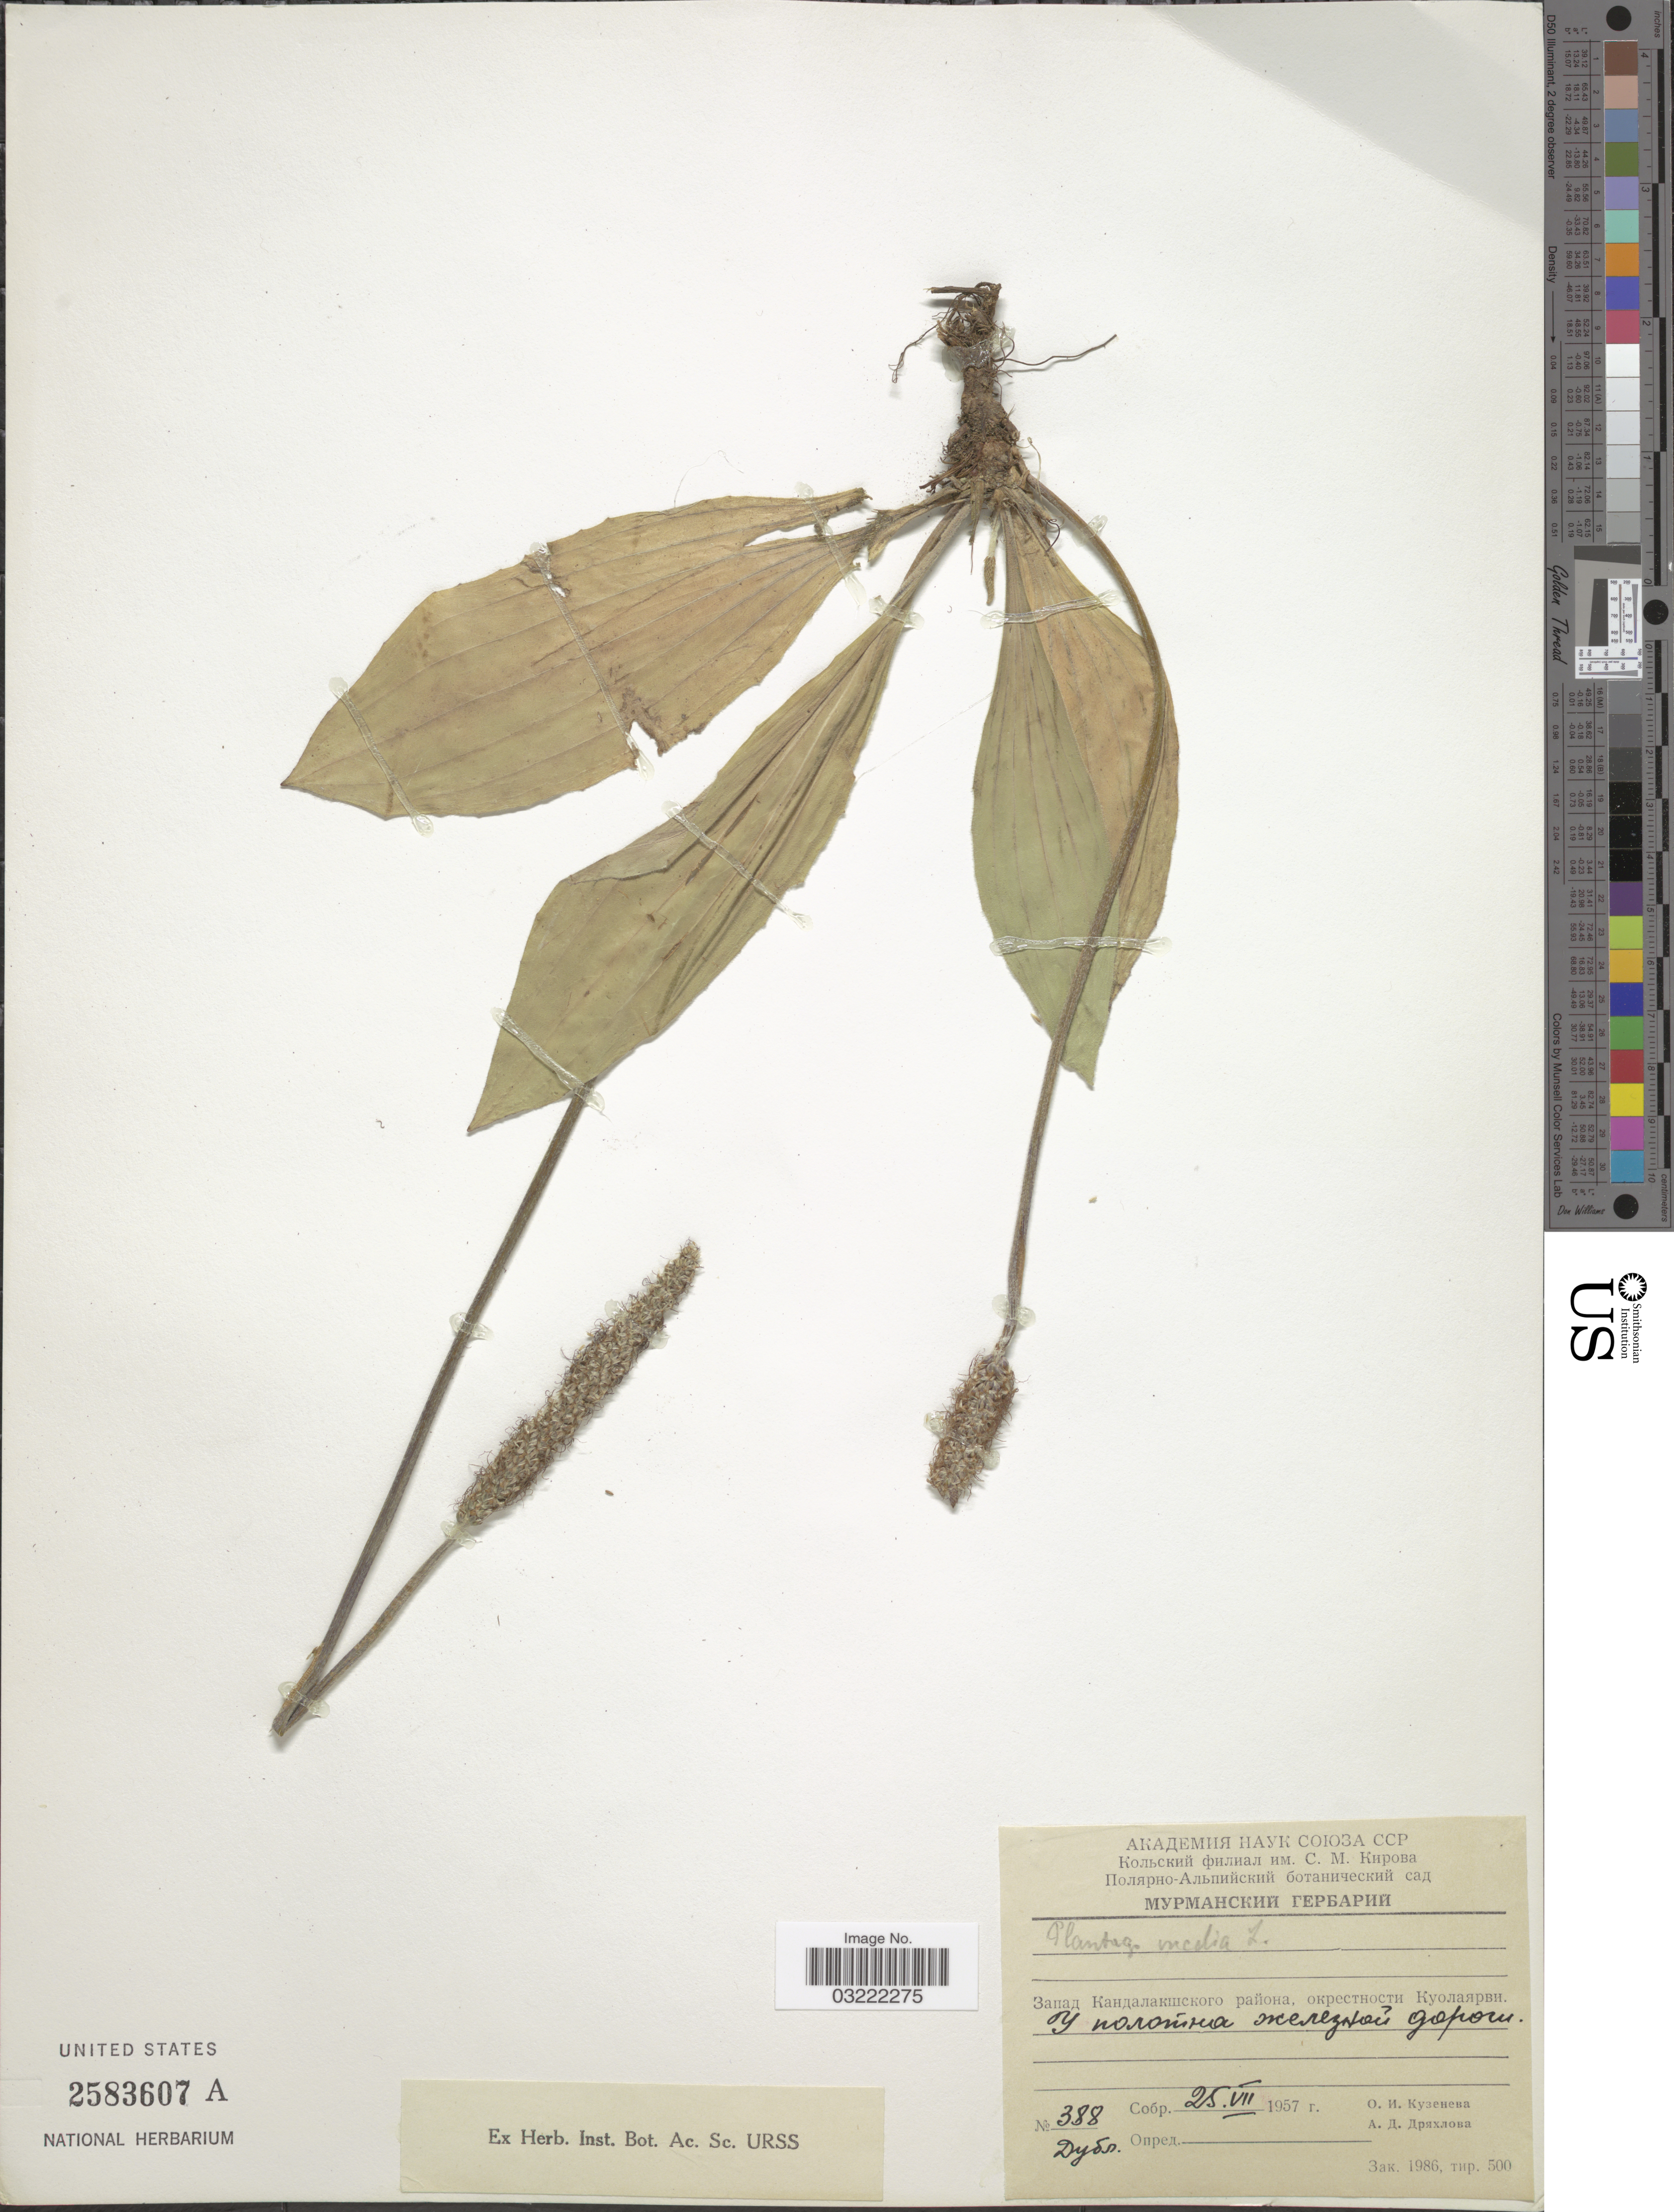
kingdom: Plantae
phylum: Tracheophyta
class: Magnoliopsida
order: Lamiales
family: Plantaginaceae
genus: Plantago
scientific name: Plantago media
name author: L.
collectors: O. Kuznetsova & A. Dryakhlova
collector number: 388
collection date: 1957-07-25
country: Russian Federation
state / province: Murmansk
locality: Kandalakshskiy, Vicinity of Kuolayarvi.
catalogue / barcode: US 2583607A